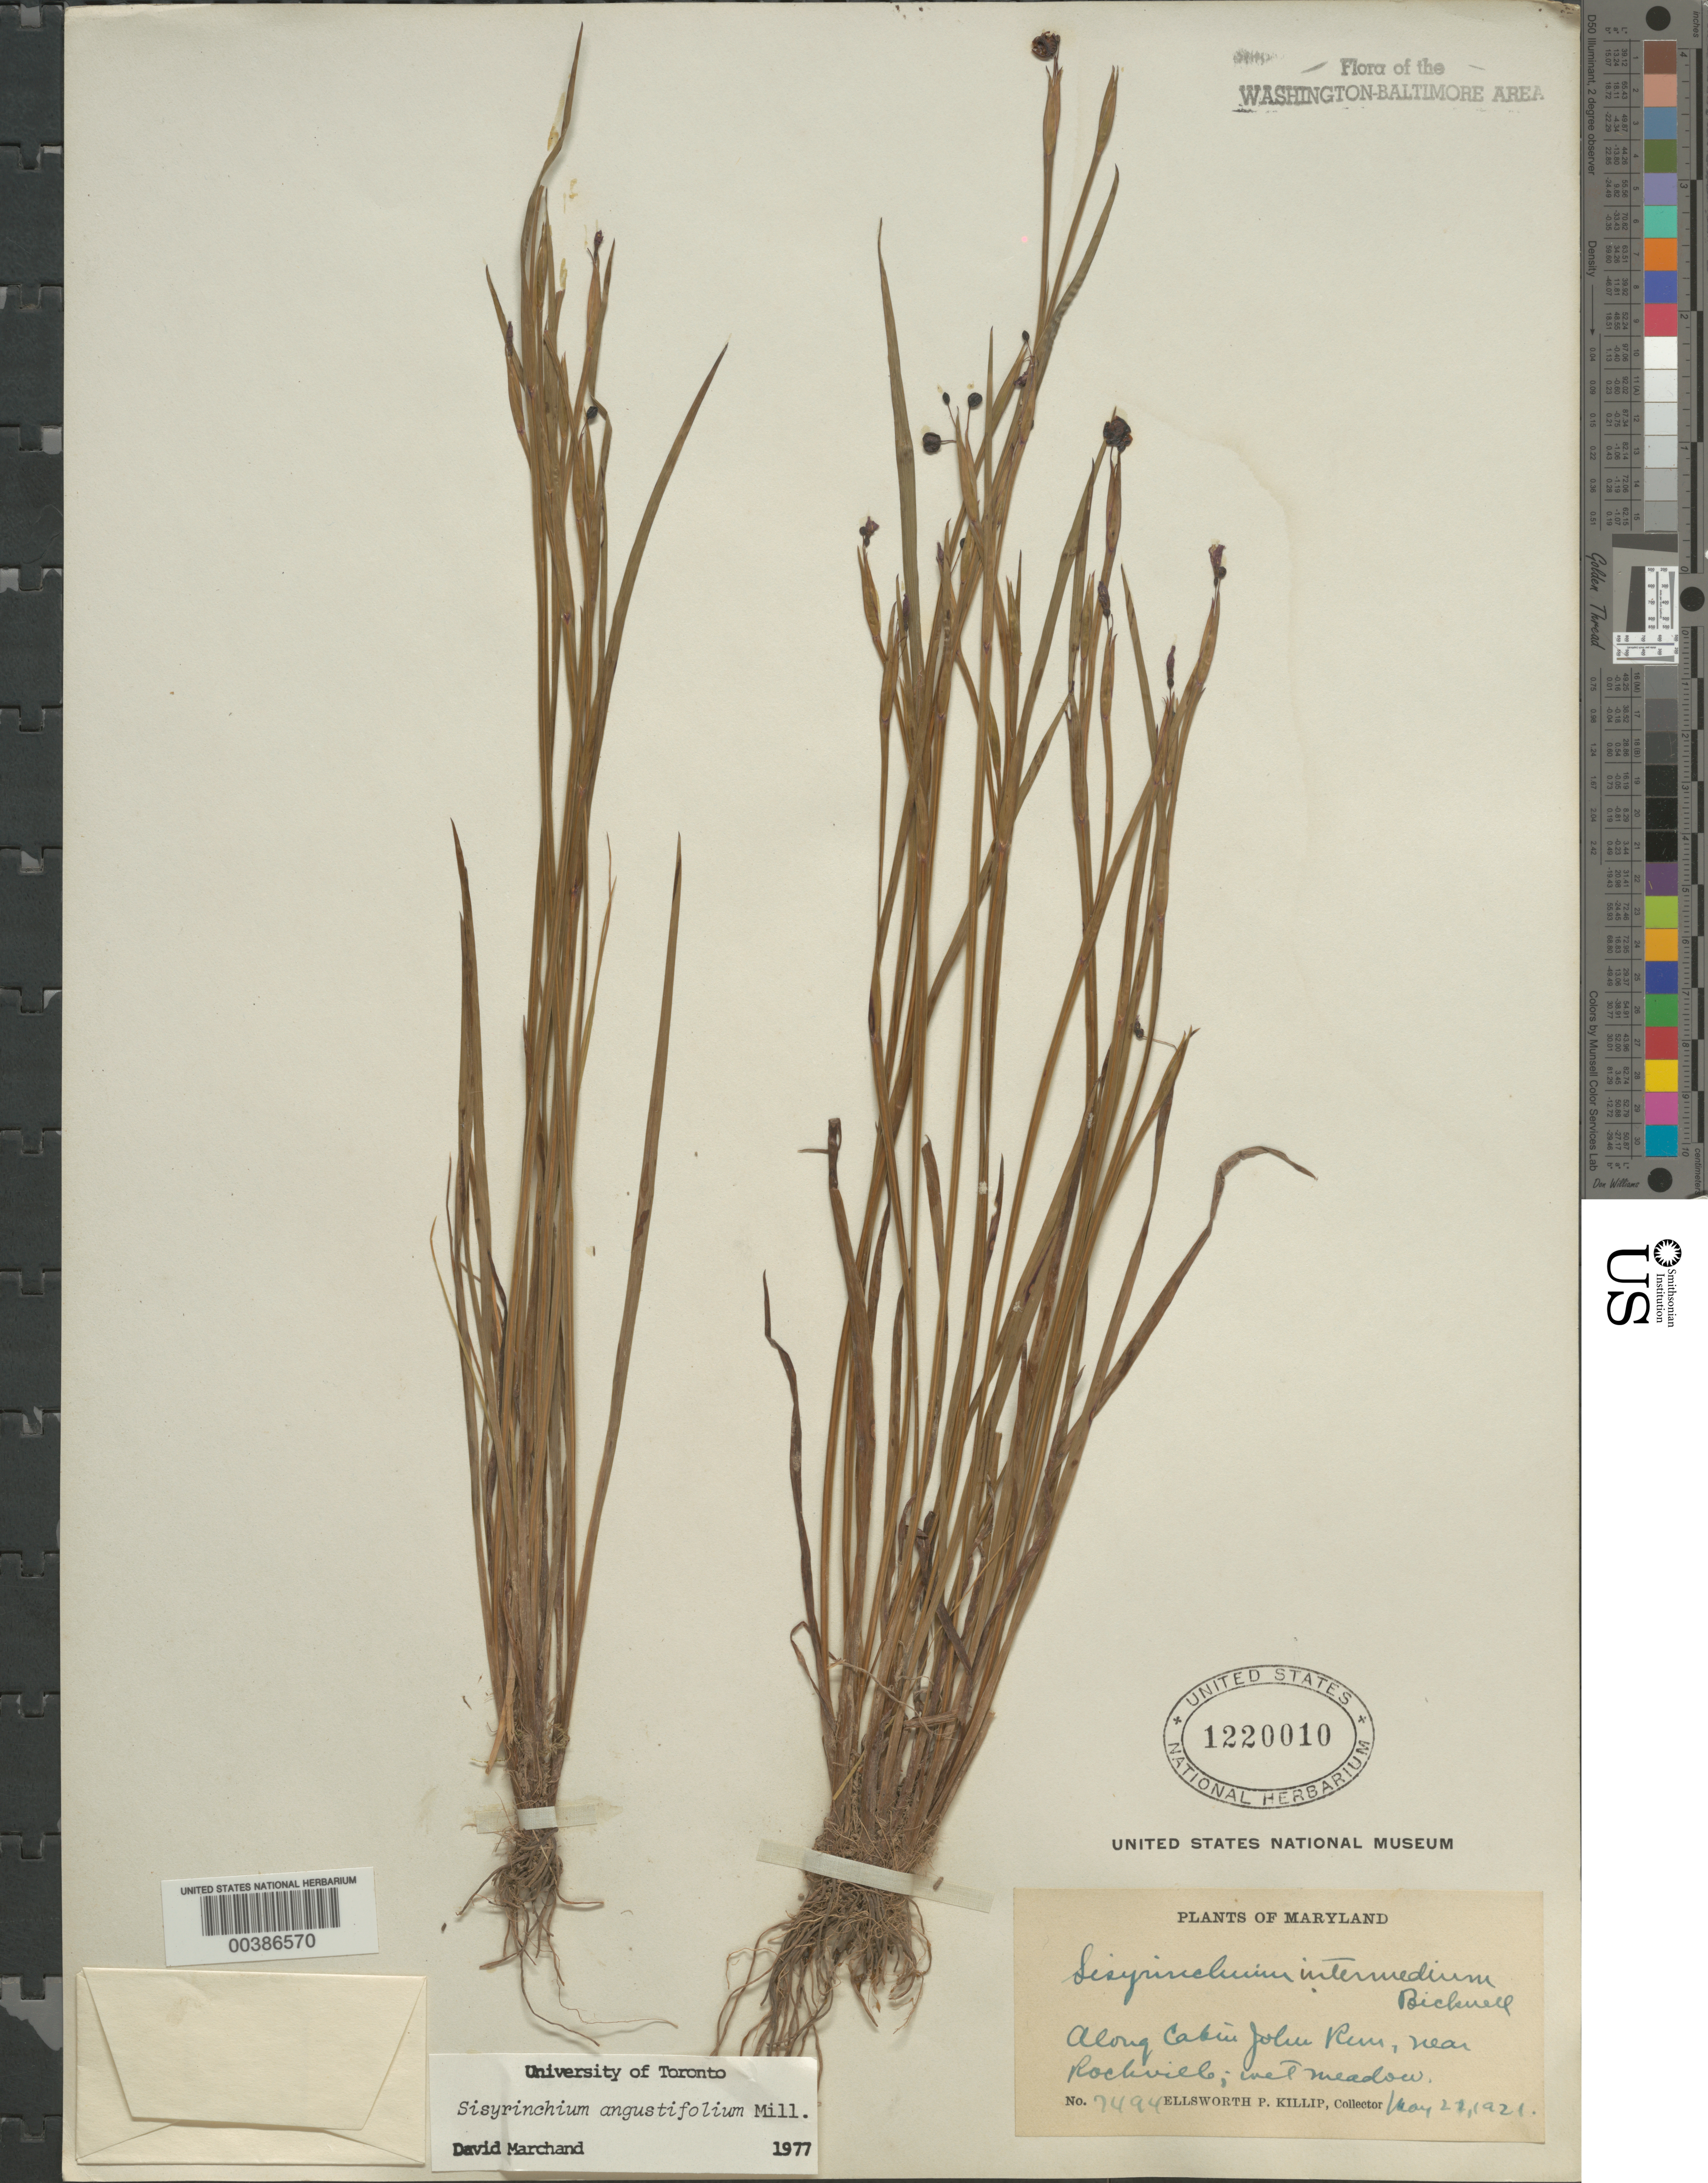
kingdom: Plantae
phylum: Tracheophyta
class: Liliopsida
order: Asparagales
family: Iridaceae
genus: Sisyrinchium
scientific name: Sisyrinchium angustifolium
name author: Mill.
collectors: E. P. Killip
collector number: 7494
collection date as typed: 22 May 1921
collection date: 1921-05-22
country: United States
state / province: Maryland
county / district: Montgomery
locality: Cabin John Run near Rockville C. & O. Canal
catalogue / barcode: US 1220010